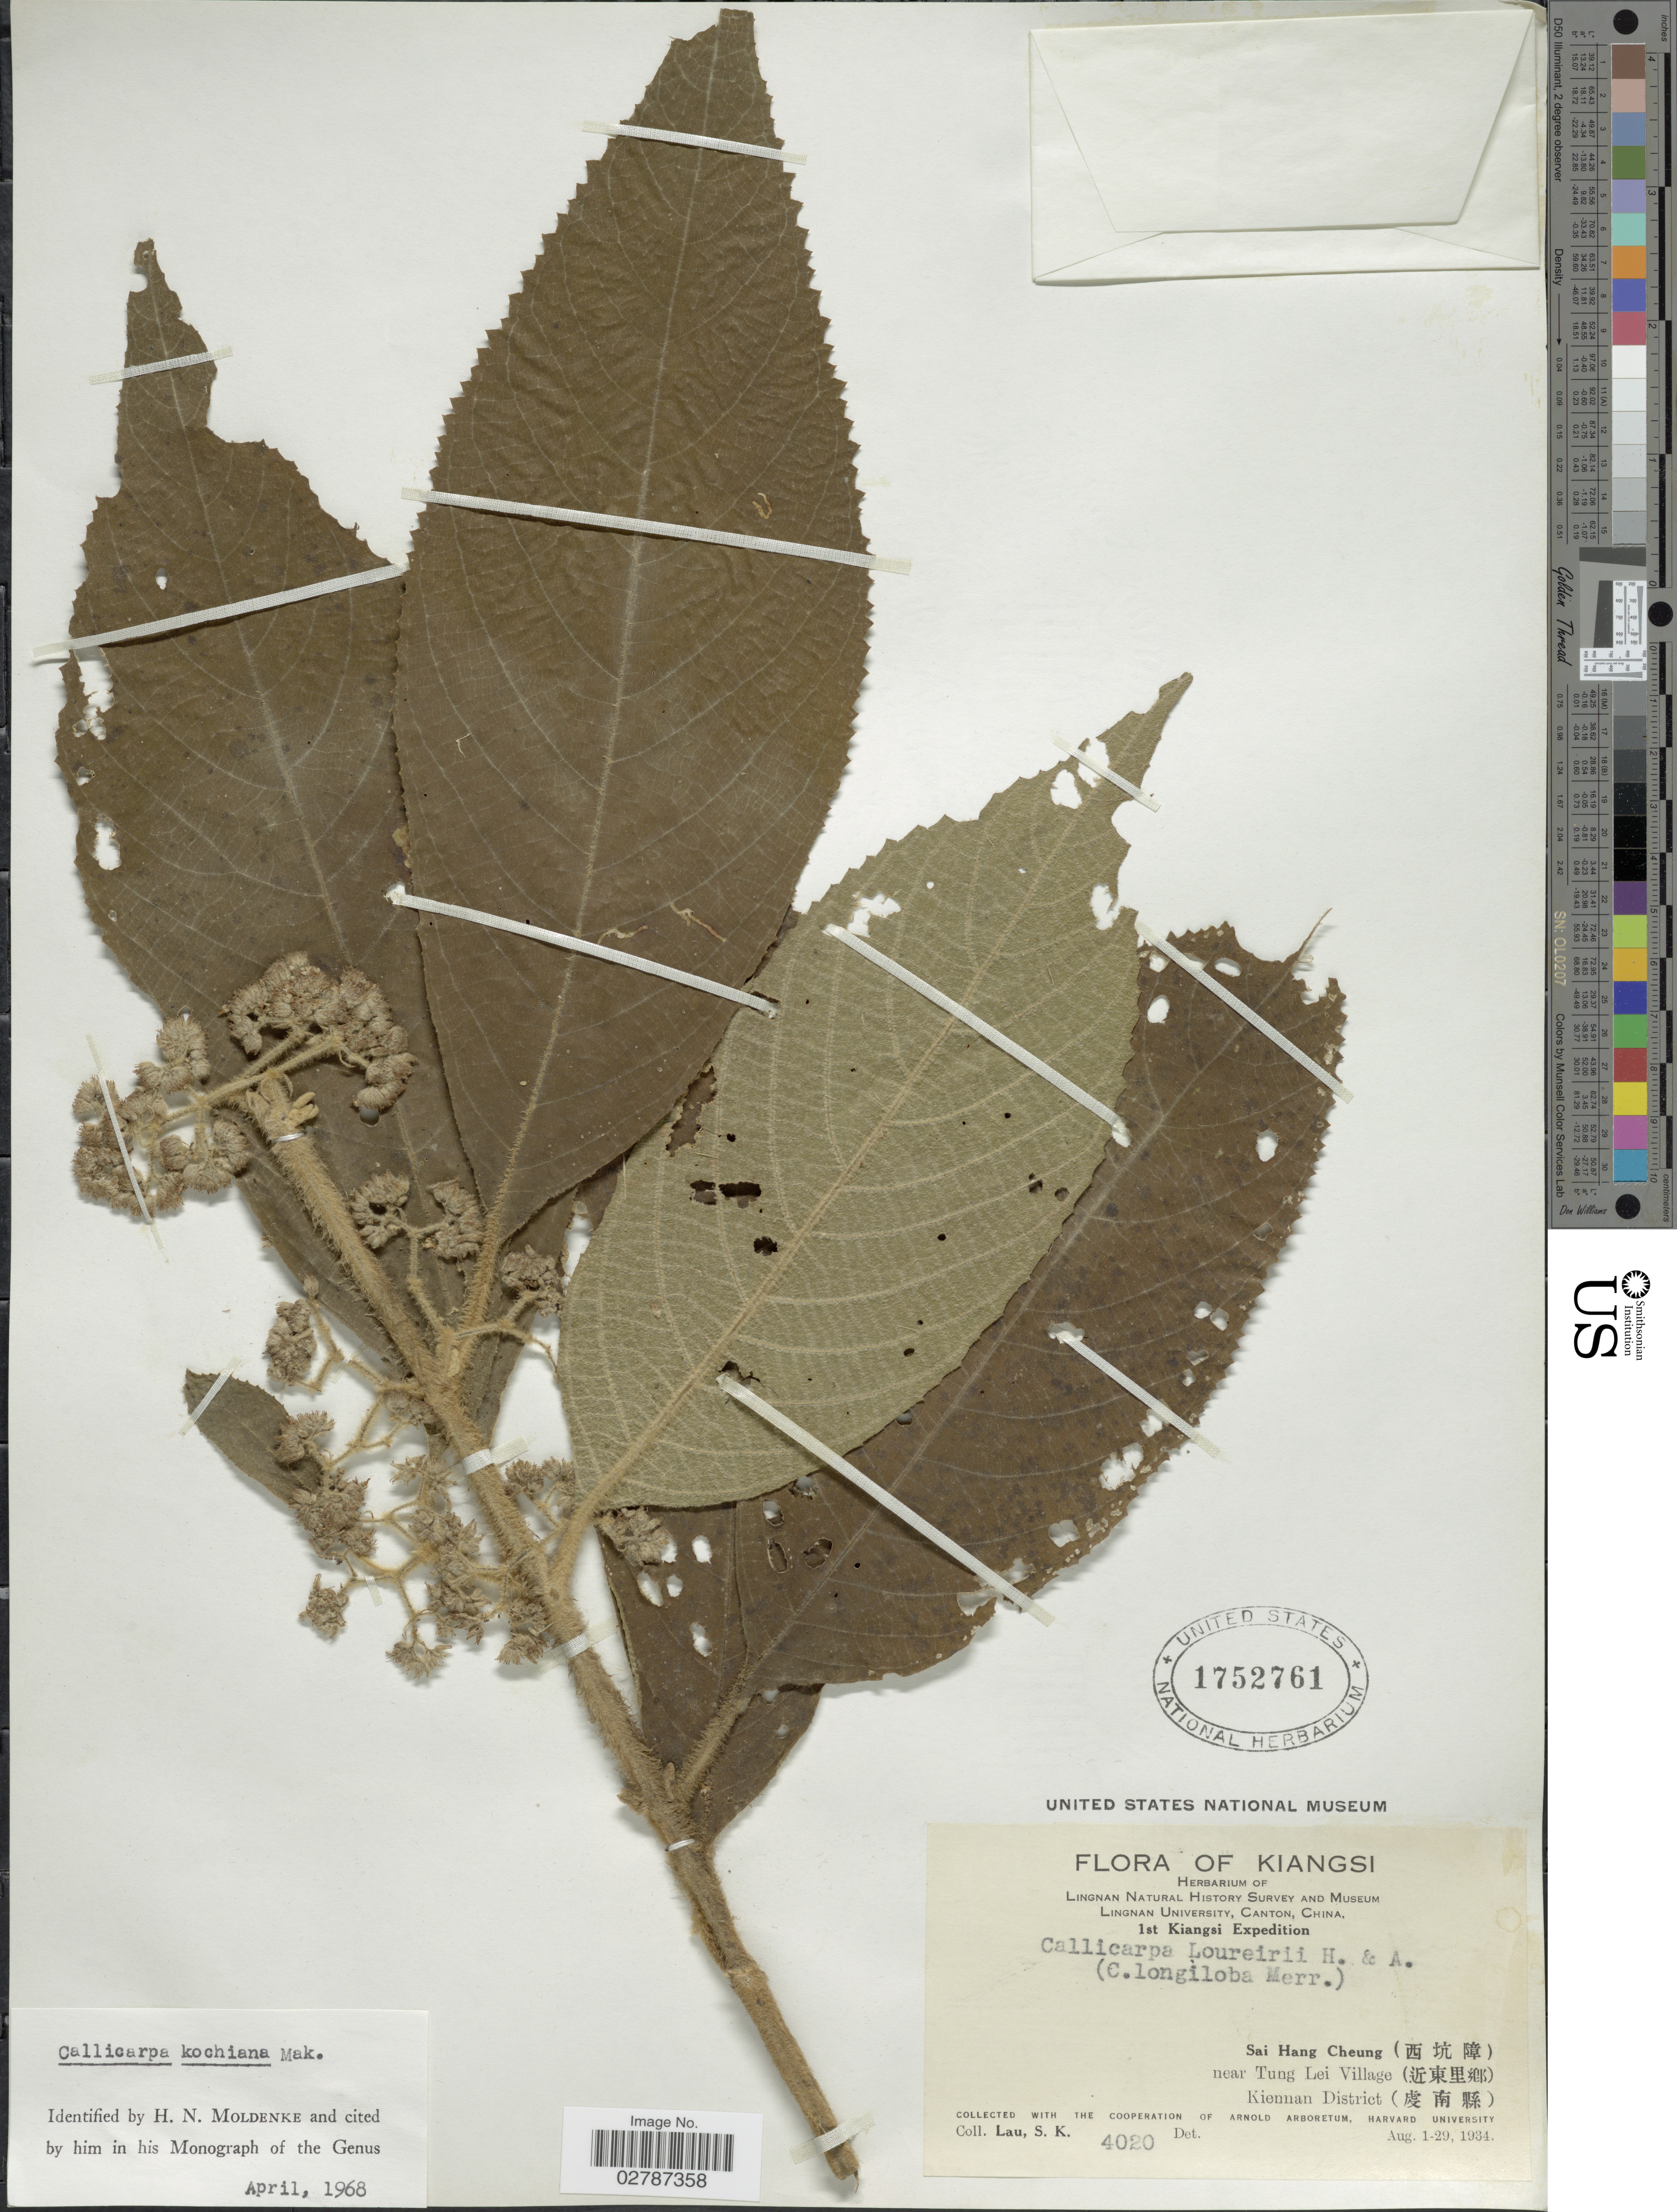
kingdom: Plantae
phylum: Tracheophyta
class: Magnoliopsida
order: Lamiales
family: Lamiaceae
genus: Callicarpa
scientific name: Callicarpa kochiana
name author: Makino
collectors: S. K. Lau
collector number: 4020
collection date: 1934-08-01/1934-08-29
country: China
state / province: Jiangxi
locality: Kiangsi. Sai Hang Cheung (X). near Tung Lei Village (X). Kiennan District (X).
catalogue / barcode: US 1752761